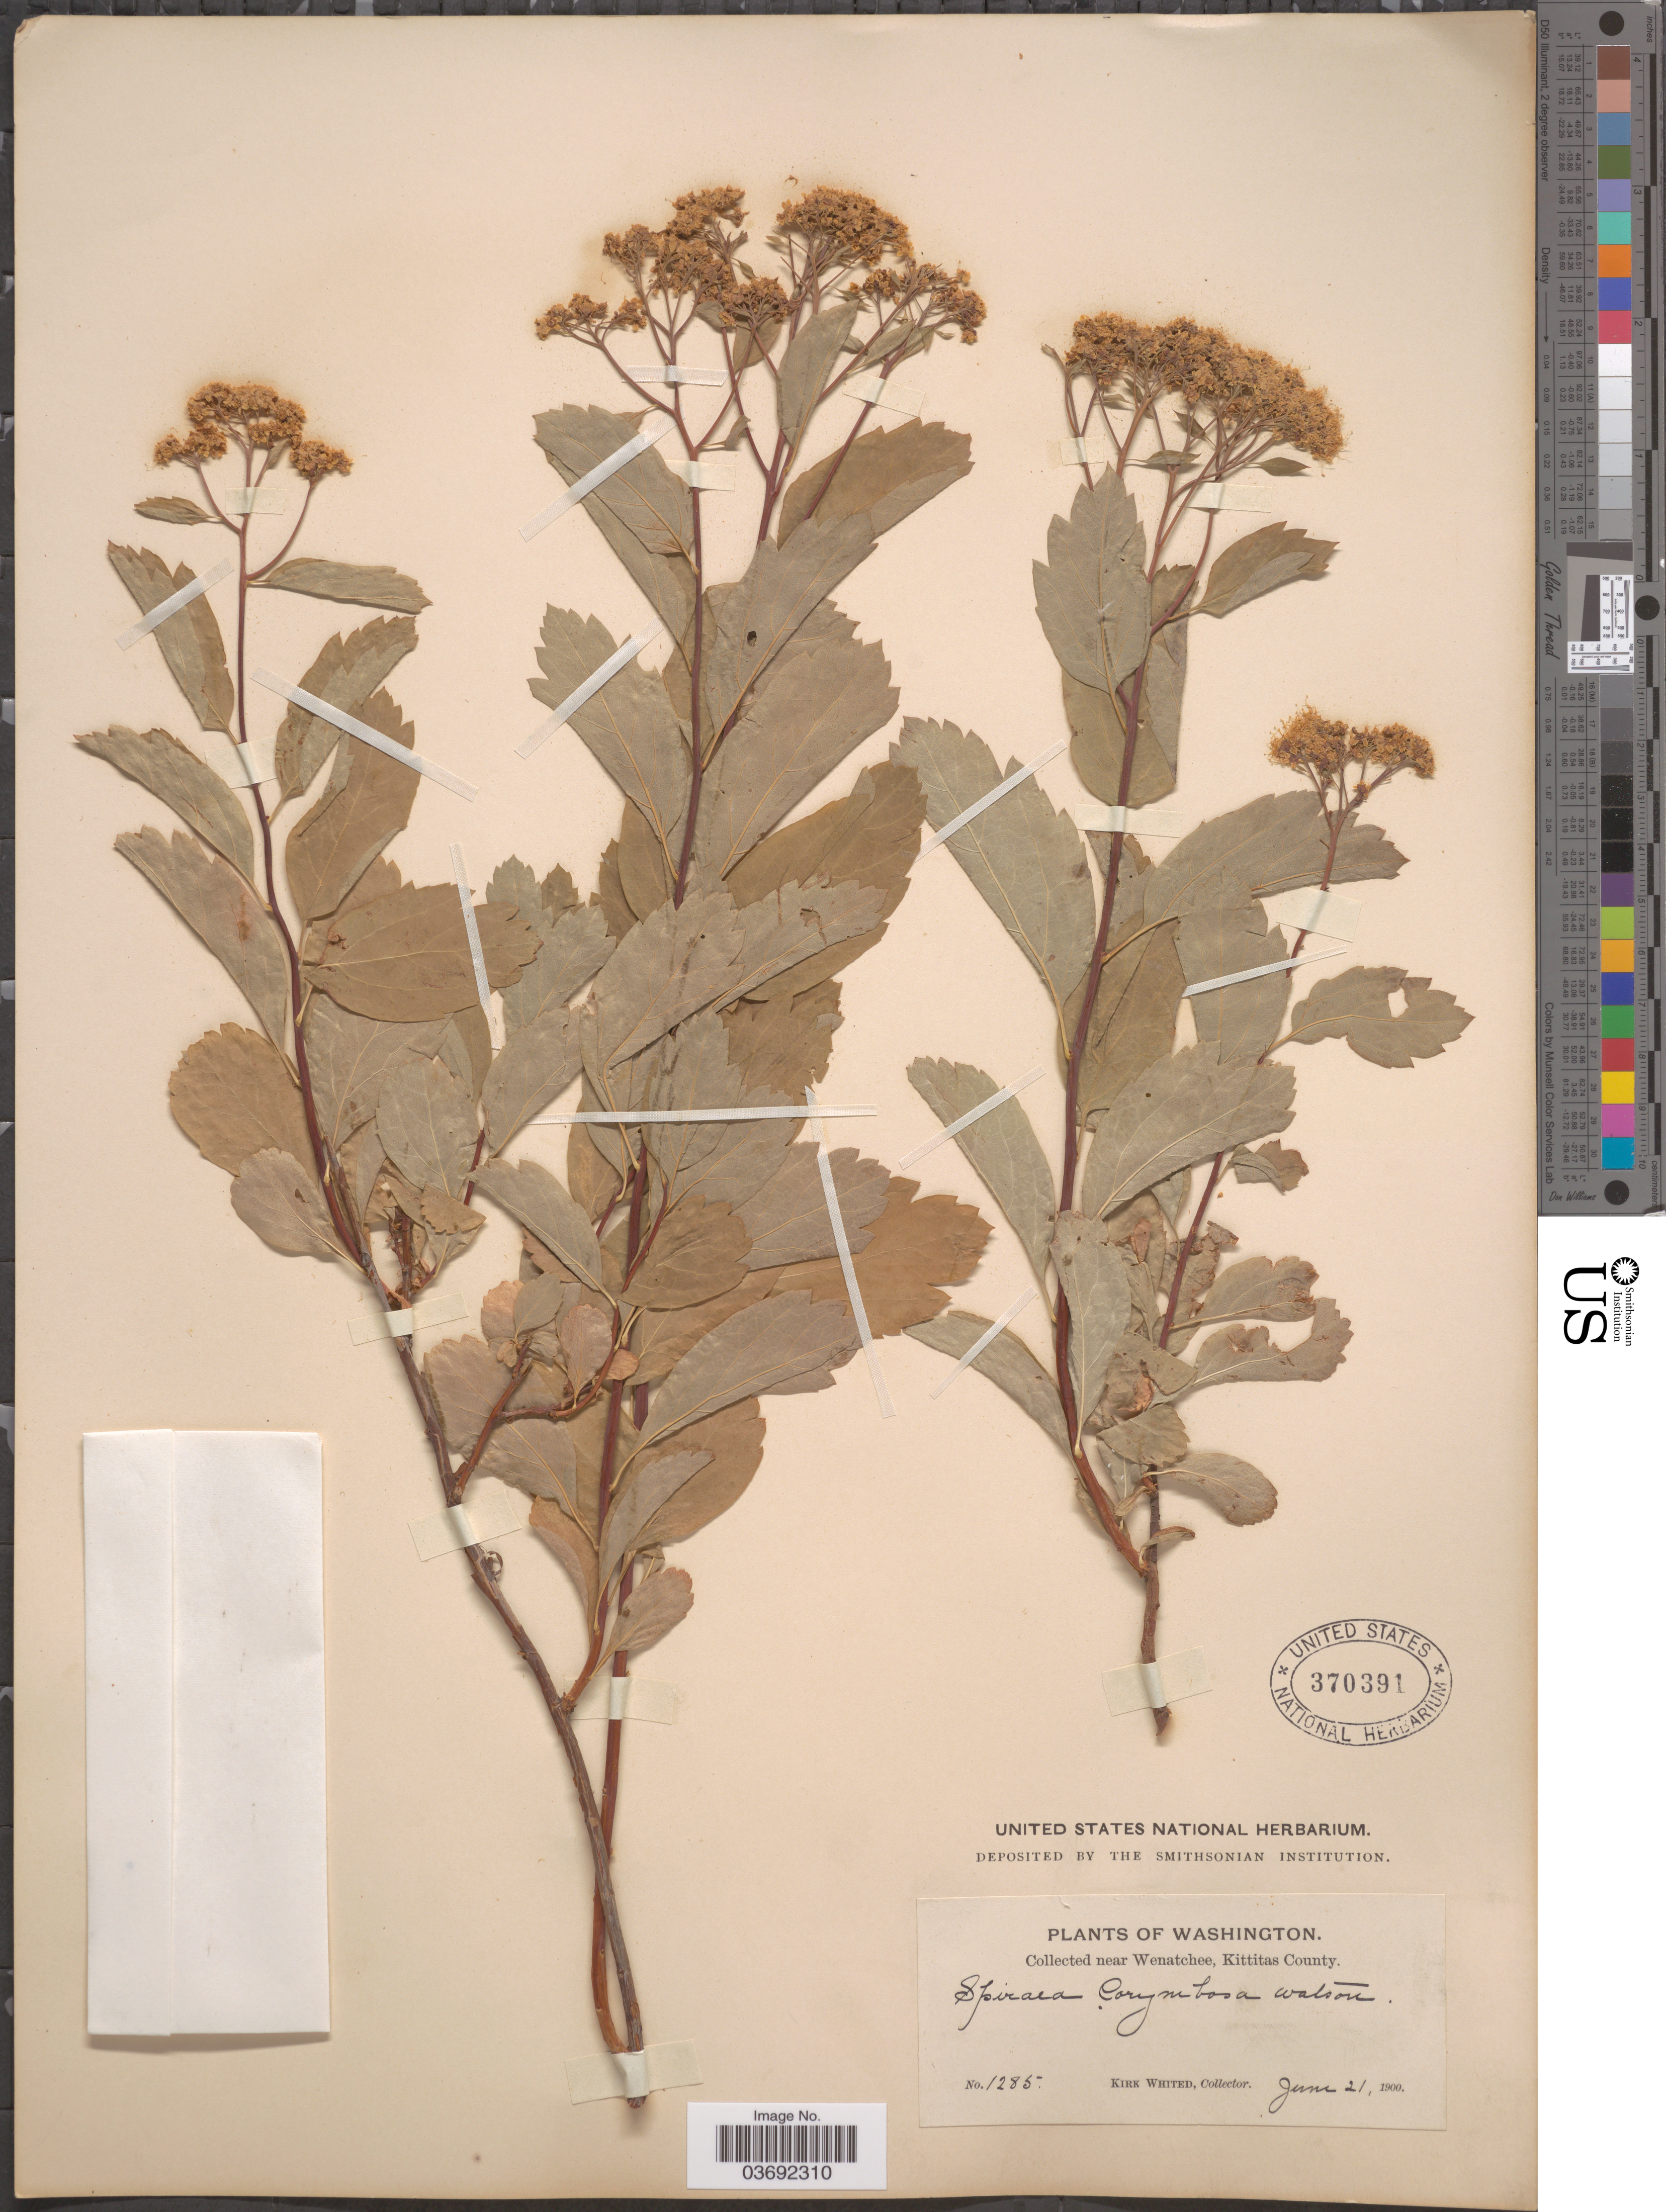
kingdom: Plantae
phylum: Tracheophyta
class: Magnoliopsida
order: Rosales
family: Rosaceae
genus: Spiraea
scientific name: Spiraea corymbosa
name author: Raf.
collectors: K. Whited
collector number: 1285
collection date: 1900-06-21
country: United States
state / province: Washington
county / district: Kittitas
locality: Near Wenatchee, Kittitas County.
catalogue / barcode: US 370391